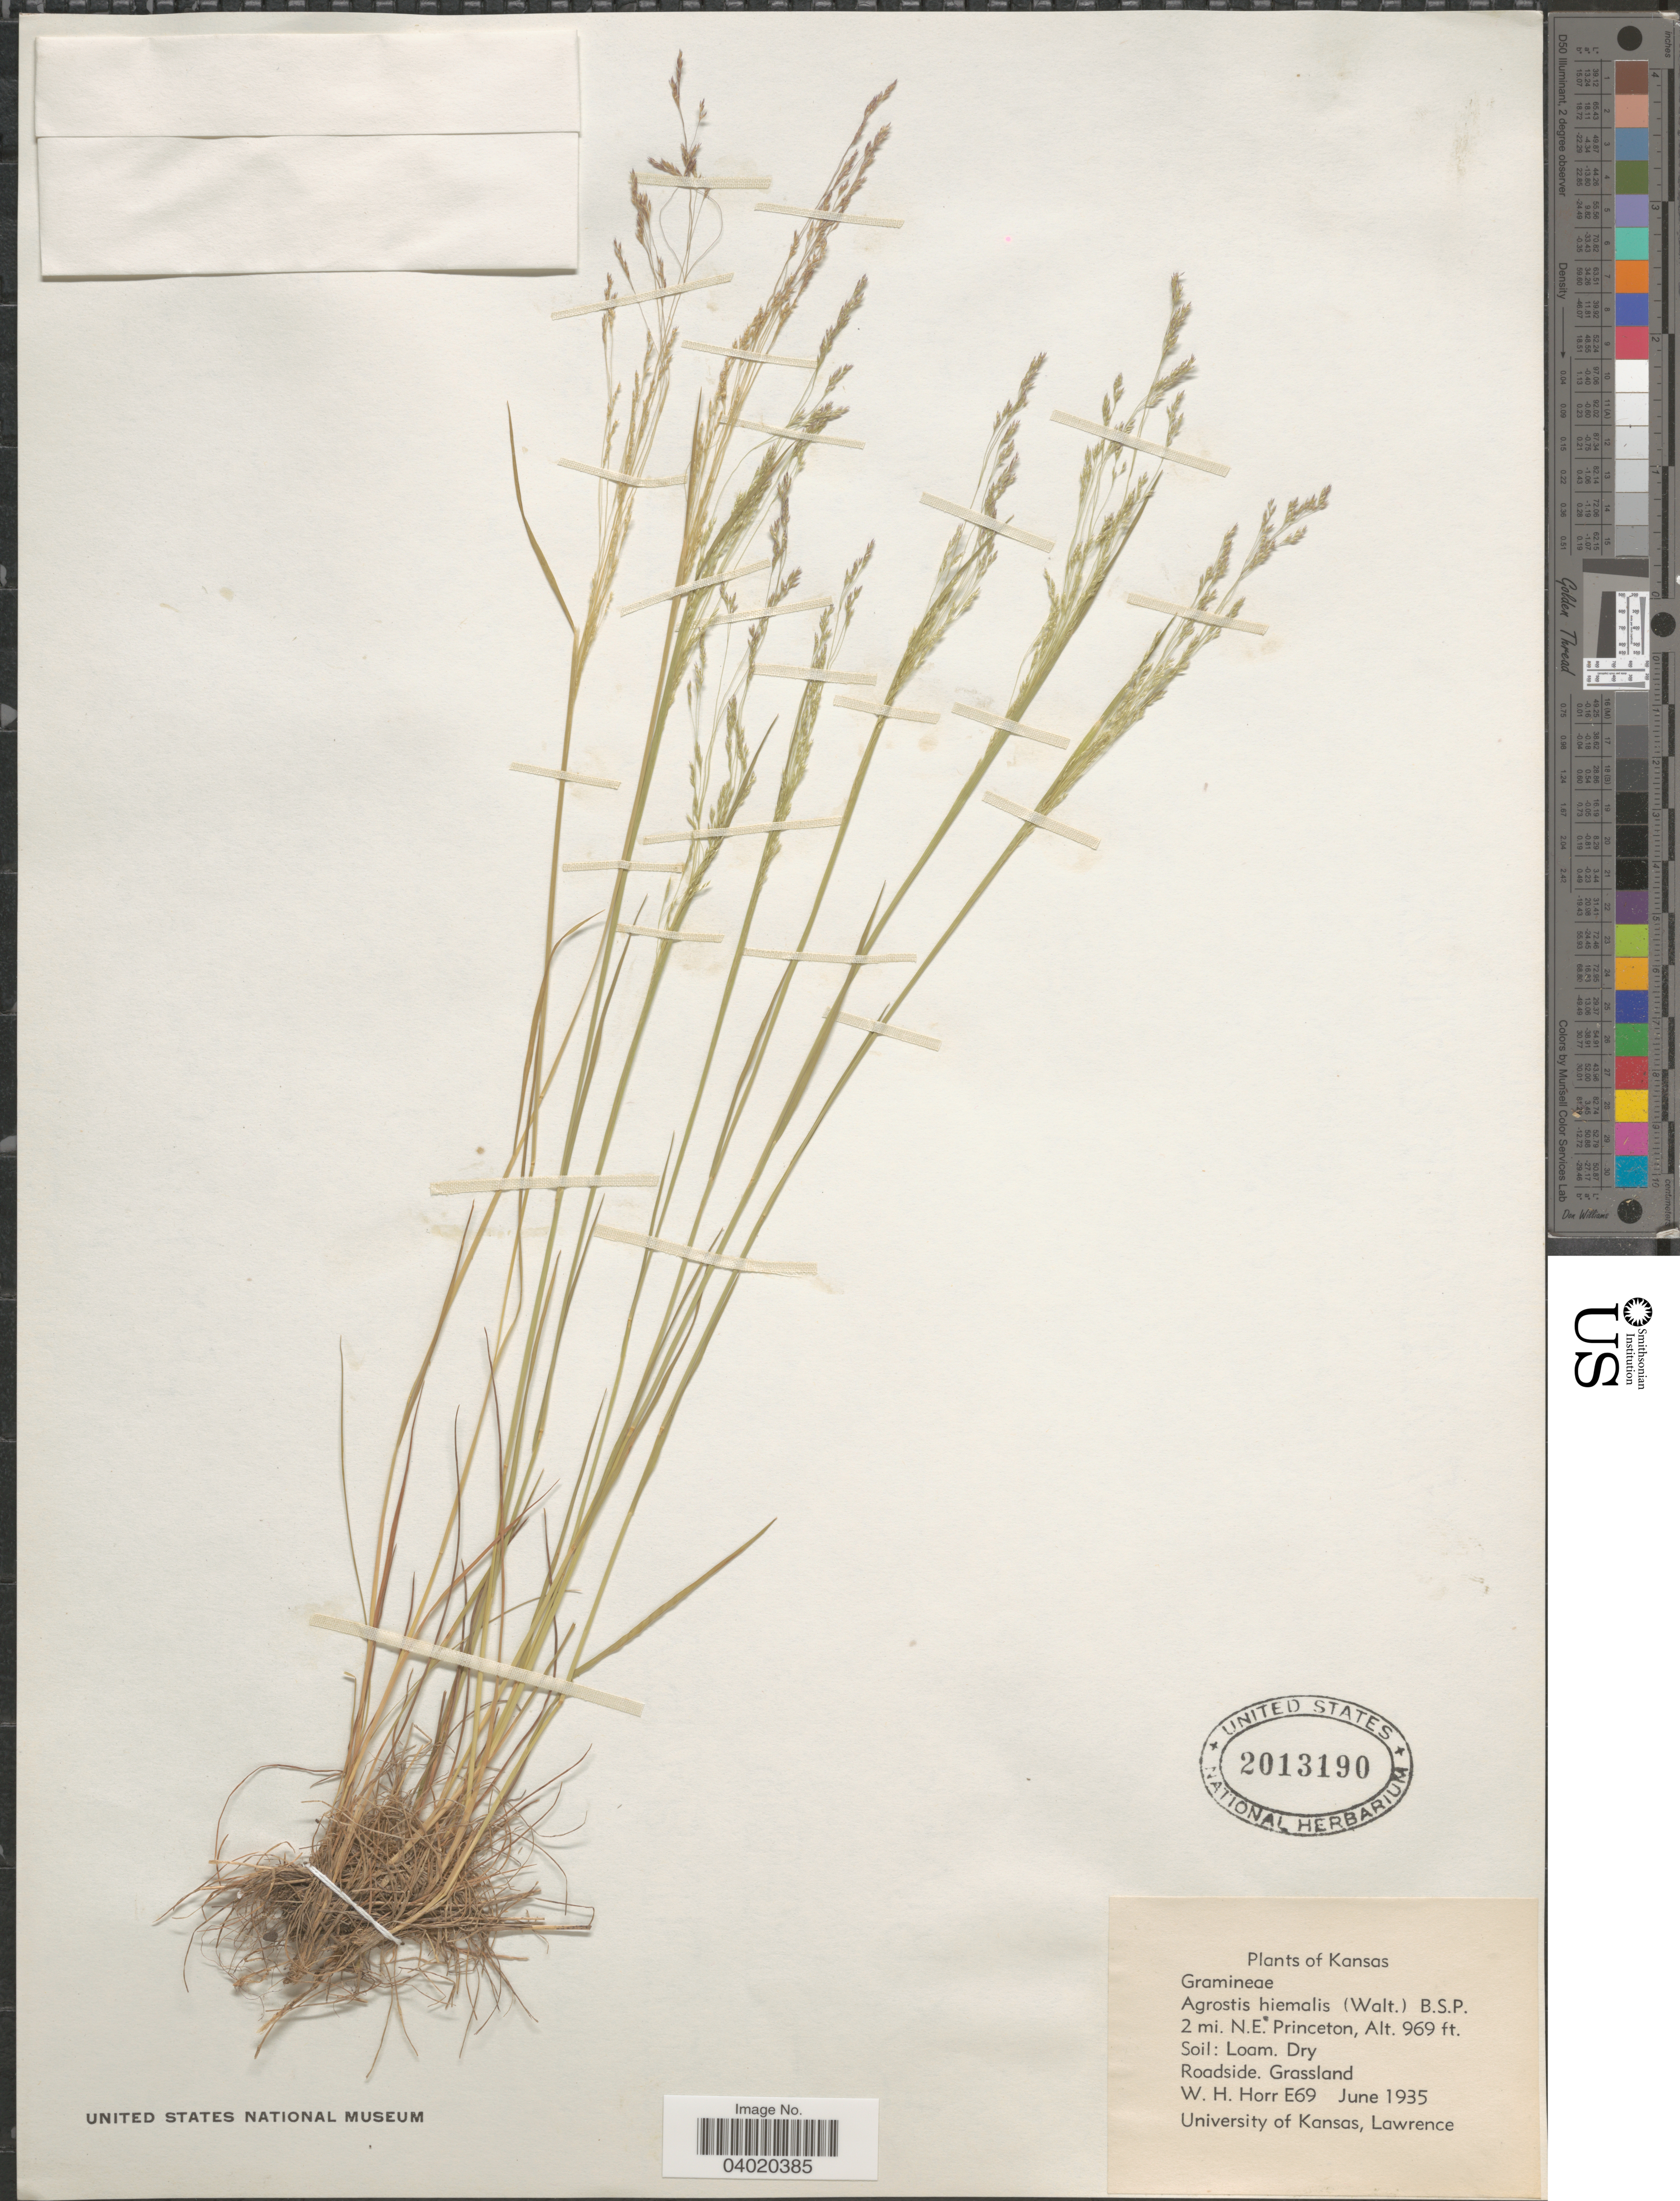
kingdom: Plantae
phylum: Tracheophyta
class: Liliopsida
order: Poales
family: Poaceae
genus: Agrostis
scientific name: Agrostis hyemalis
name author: (Walter) Britton et al.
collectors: W. H. Horr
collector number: E69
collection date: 1935-06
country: United States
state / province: Kansas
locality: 2 mi. N.E. Princeton.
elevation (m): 295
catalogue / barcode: US 2013190